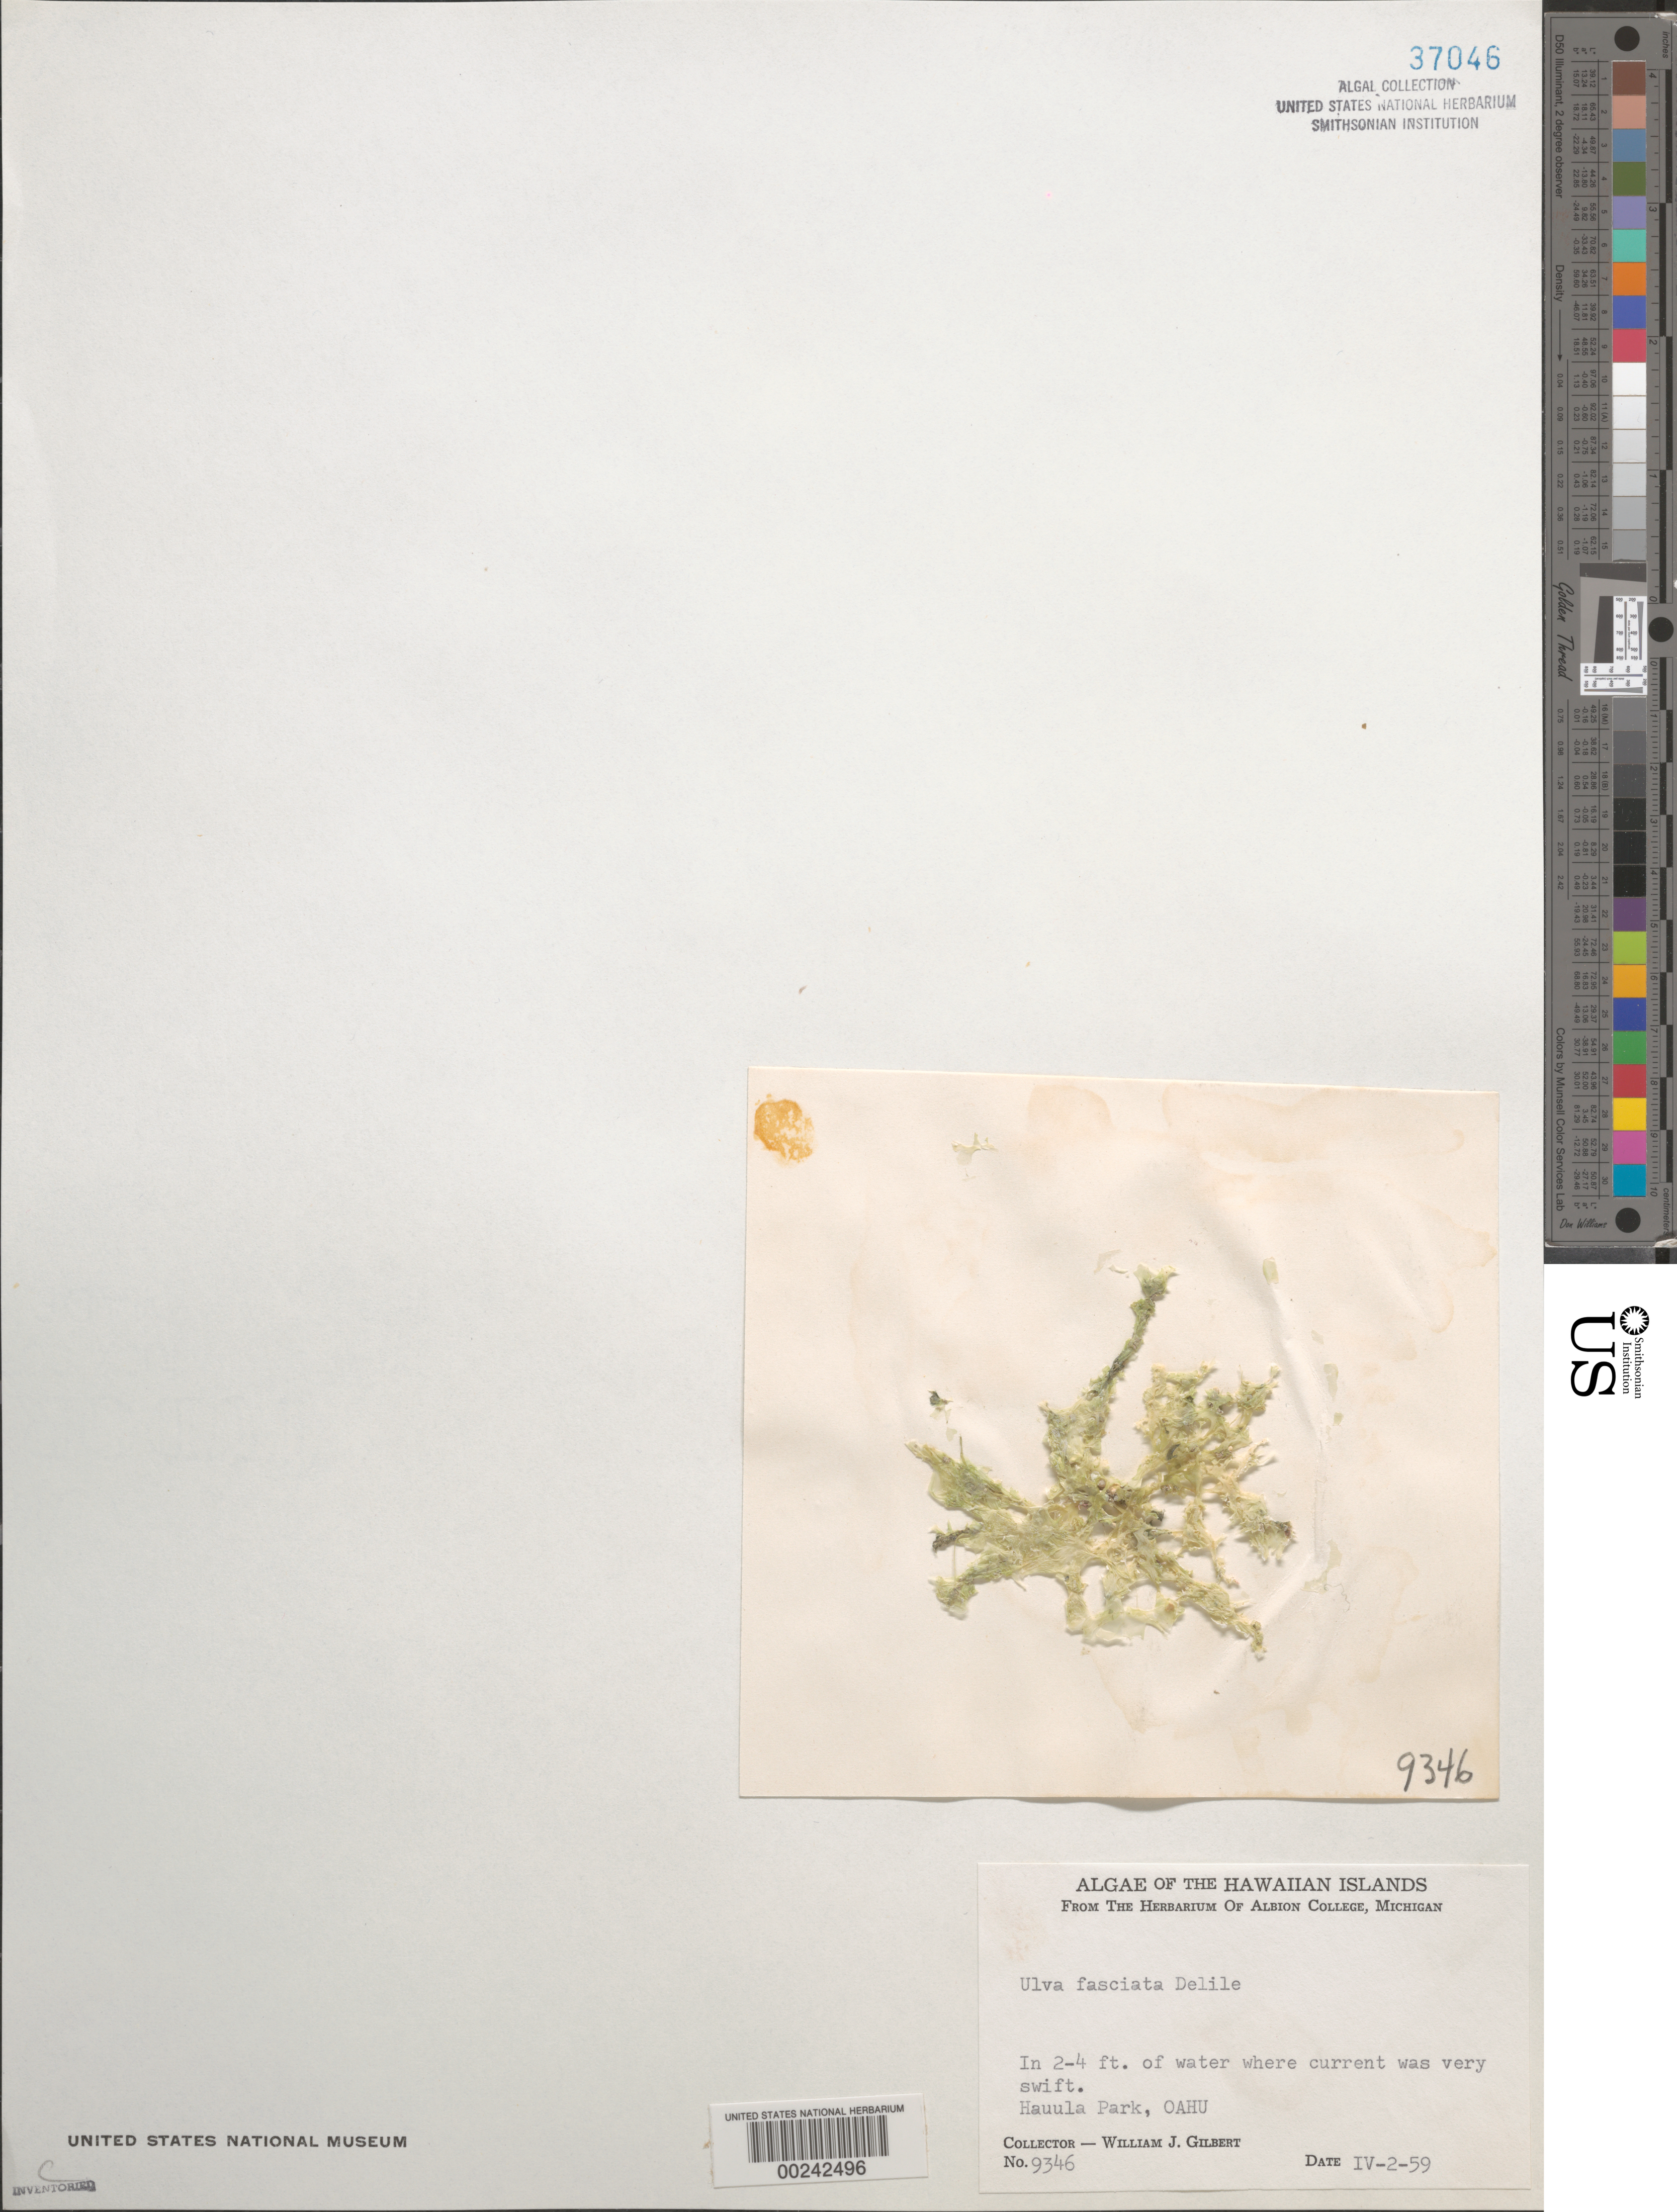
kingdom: Plantae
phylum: Chlorophyta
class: Ulvophyceae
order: Ulvales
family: Ulvaceae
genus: Ulva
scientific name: Ulva lactuca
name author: L.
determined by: Algae name updating Project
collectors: W. J. Gilbert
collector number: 9346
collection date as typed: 02 Apr 1959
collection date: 1959-04-02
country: United States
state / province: Hawaii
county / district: Honolulu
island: Oahu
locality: Hau'ula Park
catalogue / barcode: US 37046